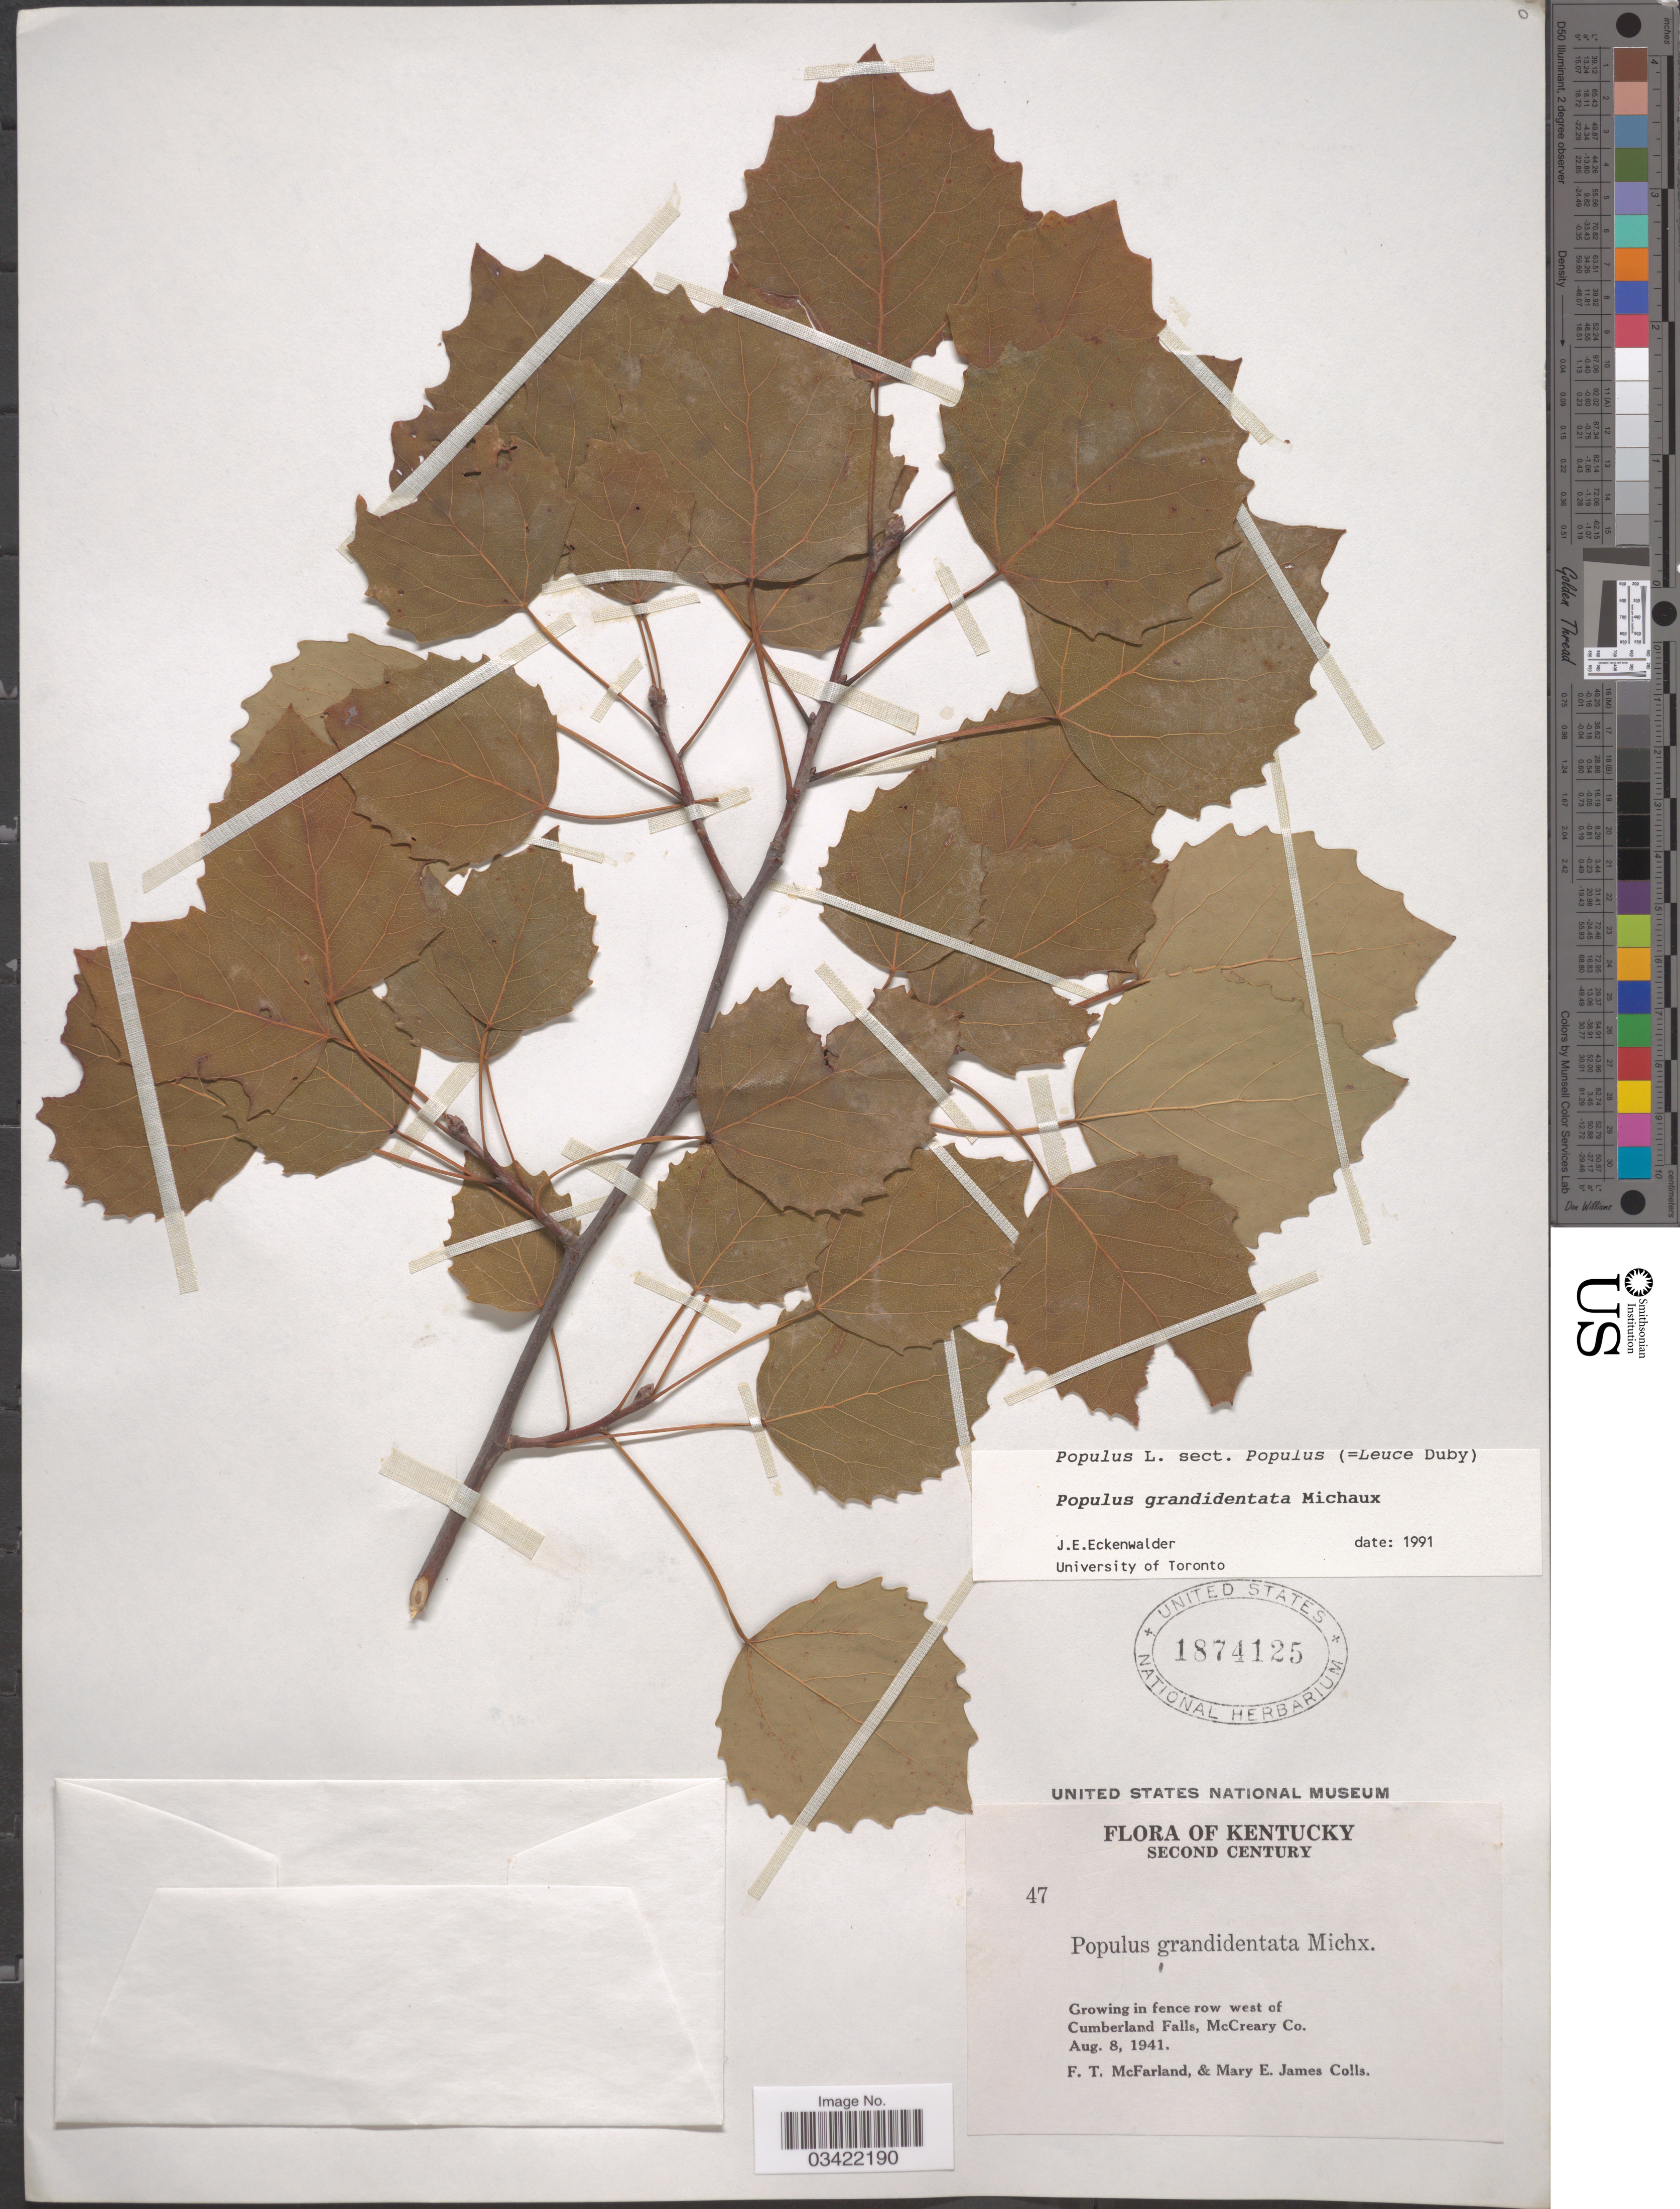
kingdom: Plantae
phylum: Tracheophyta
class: Magnoliopsida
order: Malpighiales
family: Salicaceae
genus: Populus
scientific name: Populus grandidentata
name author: Michx.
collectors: F. McFarland & M. James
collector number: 47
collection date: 1941-08-08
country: United States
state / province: Kentucky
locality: Second Century. [unsure placement] Growing in fence row west of Cumberland Falls, McCreary Co.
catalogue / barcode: US 1874125